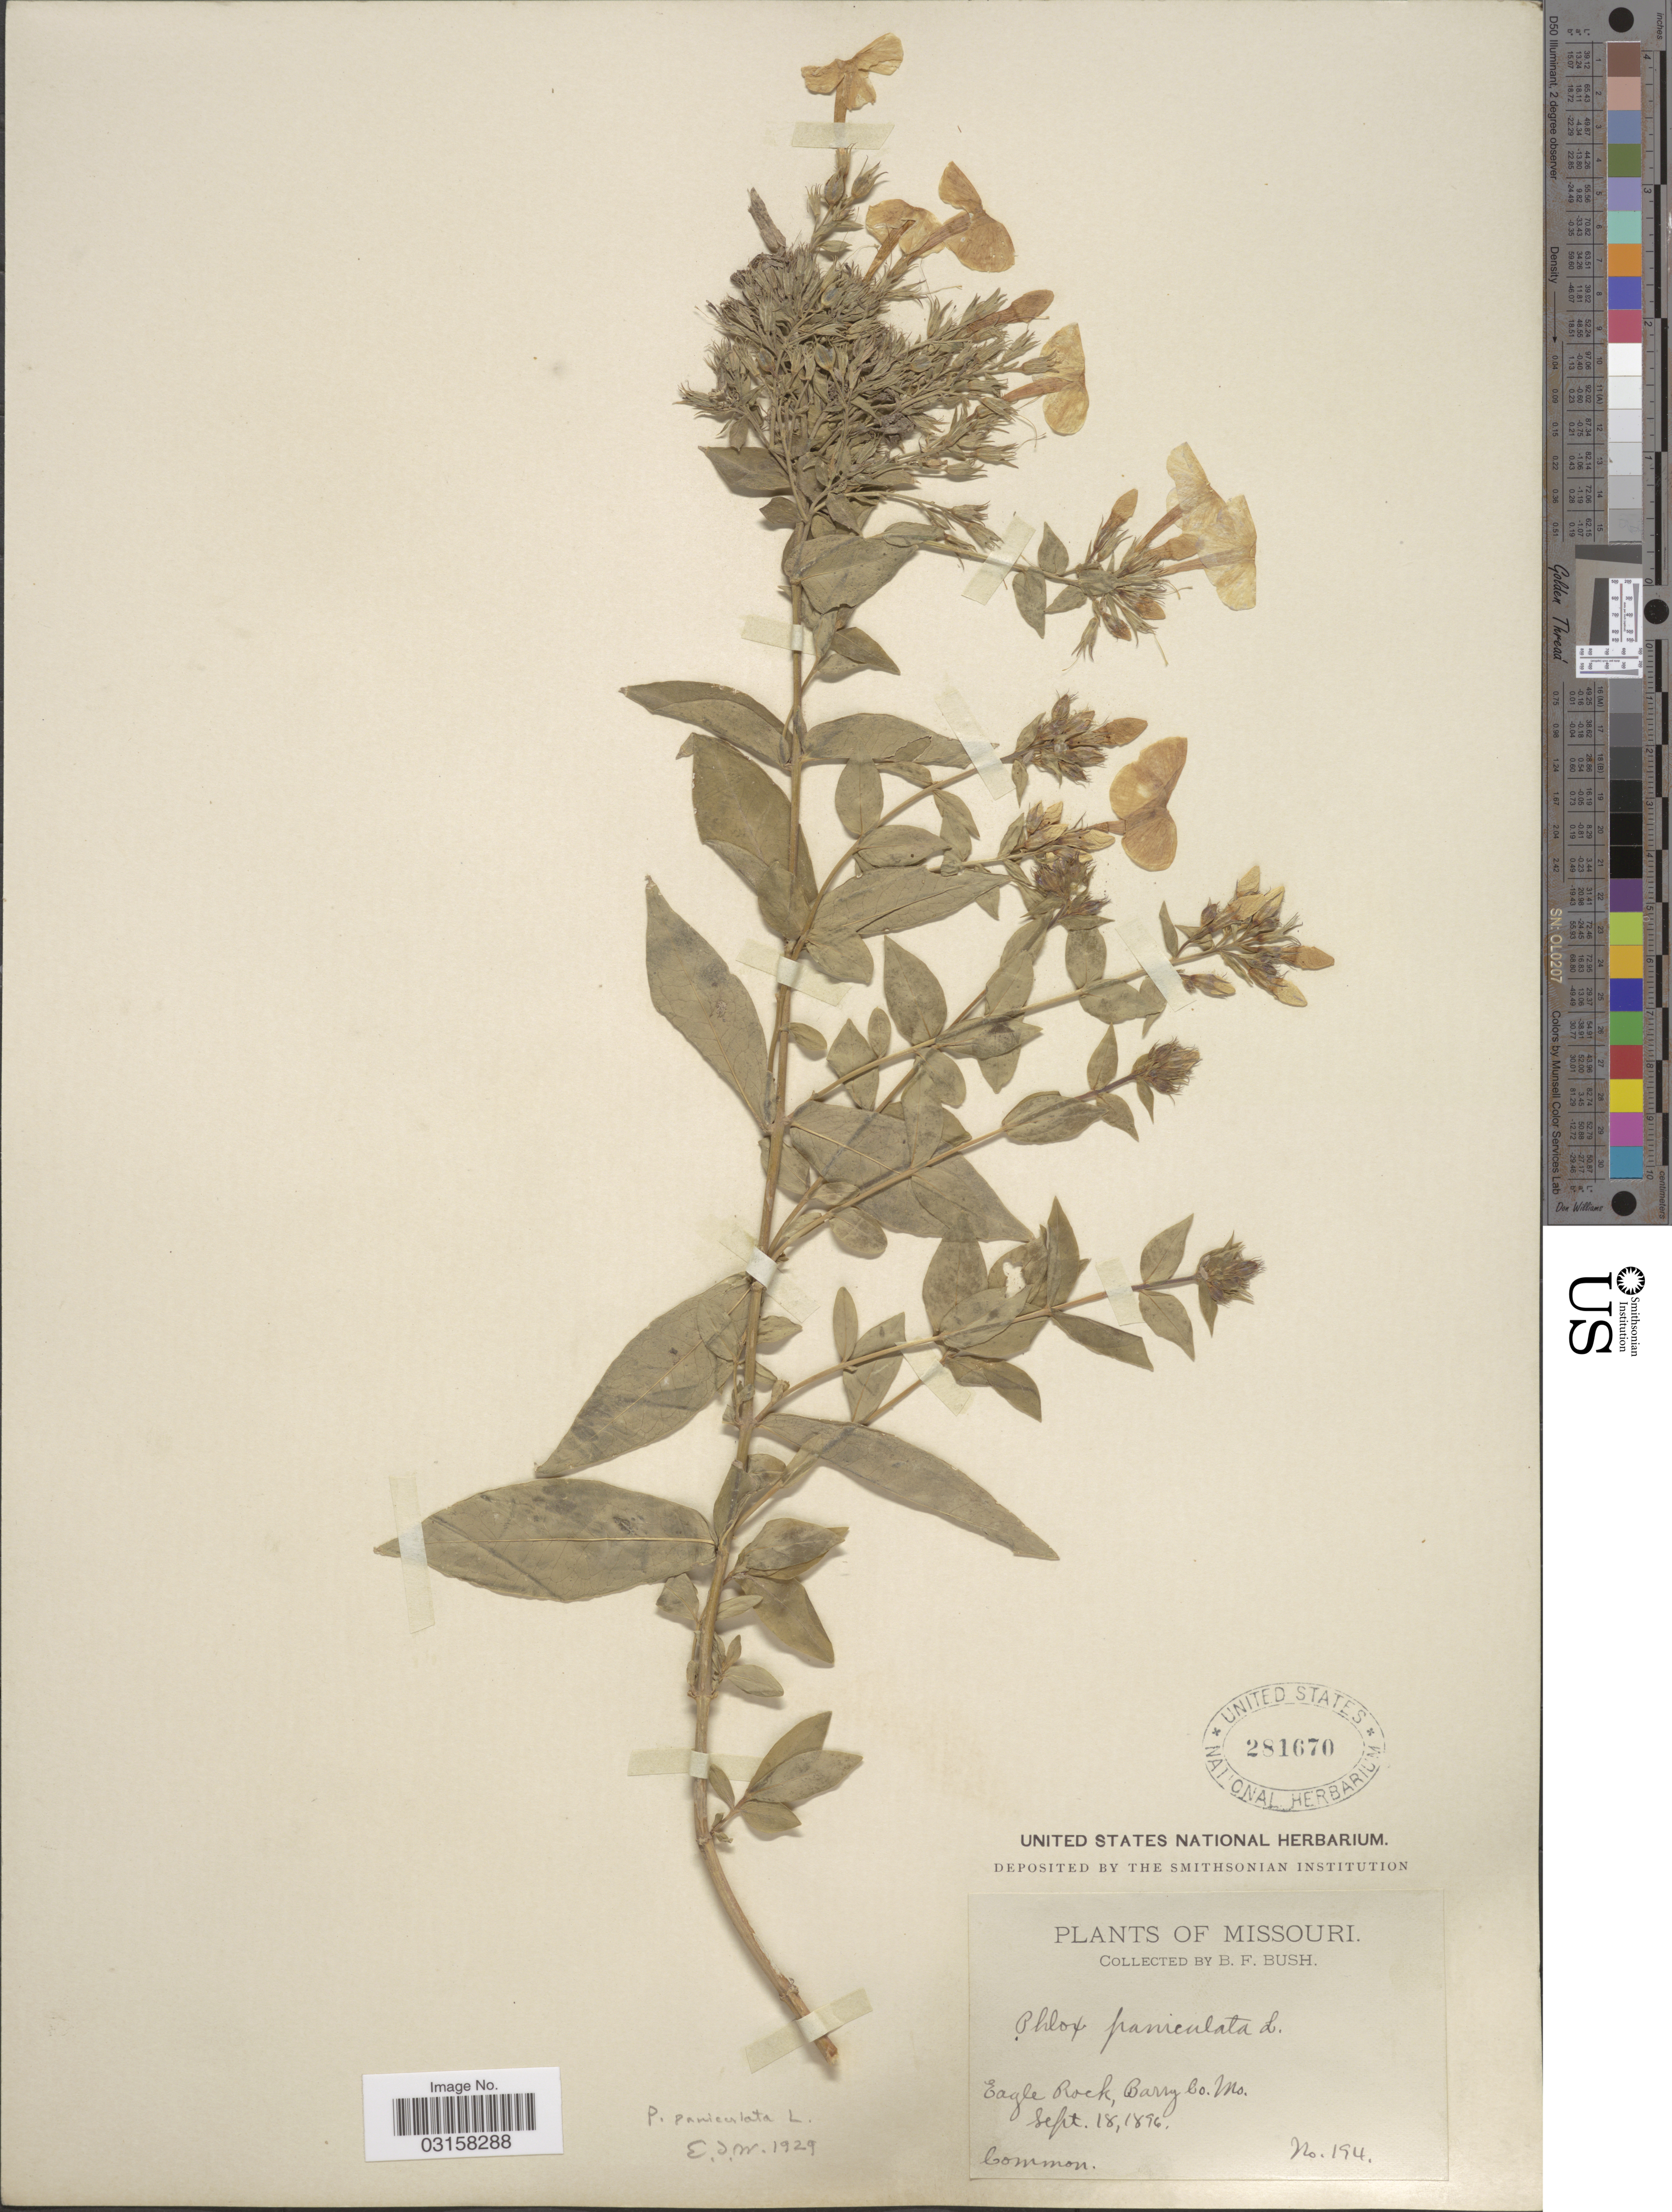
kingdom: Plantae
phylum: Tracheophyta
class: Magnoliopsida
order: Ericales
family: Polemoniaceae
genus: Phlox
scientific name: Phlox paniculata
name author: L.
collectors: B. F. Bush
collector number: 194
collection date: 1896-08-18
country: United States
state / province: Missouri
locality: Eagle Rock, Barry Co. Mo.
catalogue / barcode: US 281670